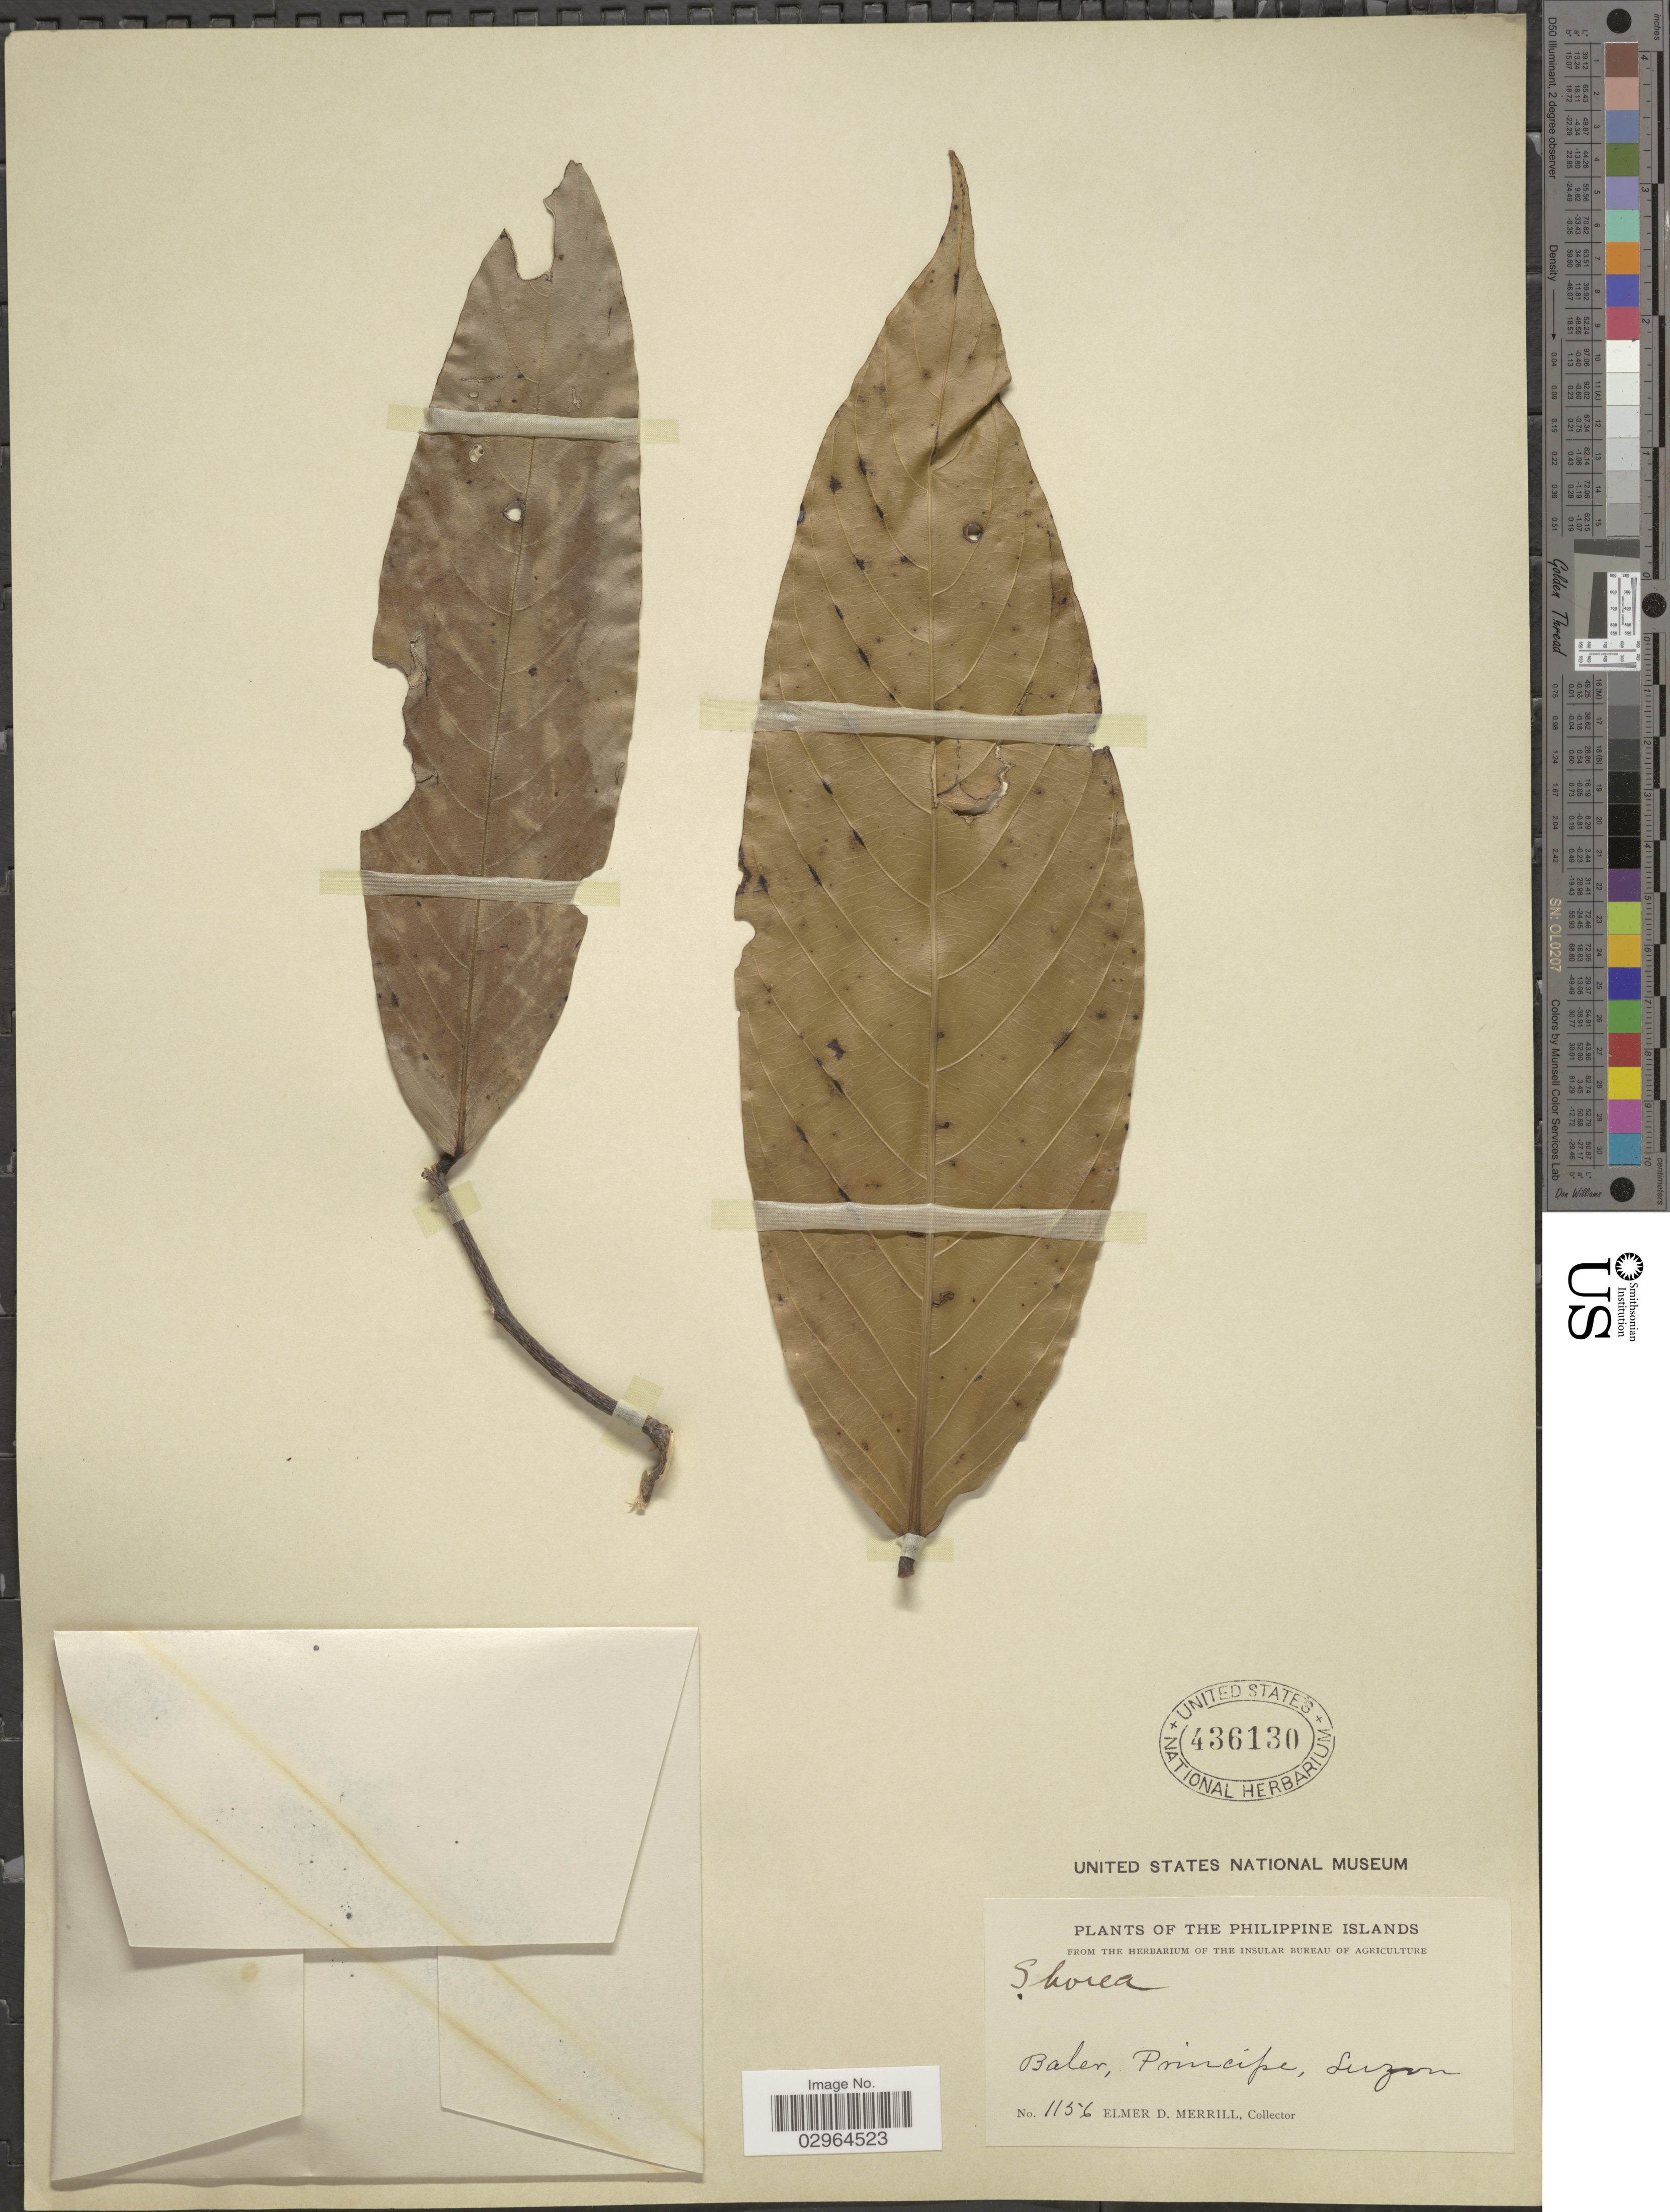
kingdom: Plantae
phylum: Tracheophyta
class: Magnoliopsida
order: Malvales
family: Dipterocarpaceae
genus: Shorea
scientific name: Shorea sp.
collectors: E. D. Merrill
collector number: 1156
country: Philippines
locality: Baler, Principe, Luzon.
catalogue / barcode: US 436130